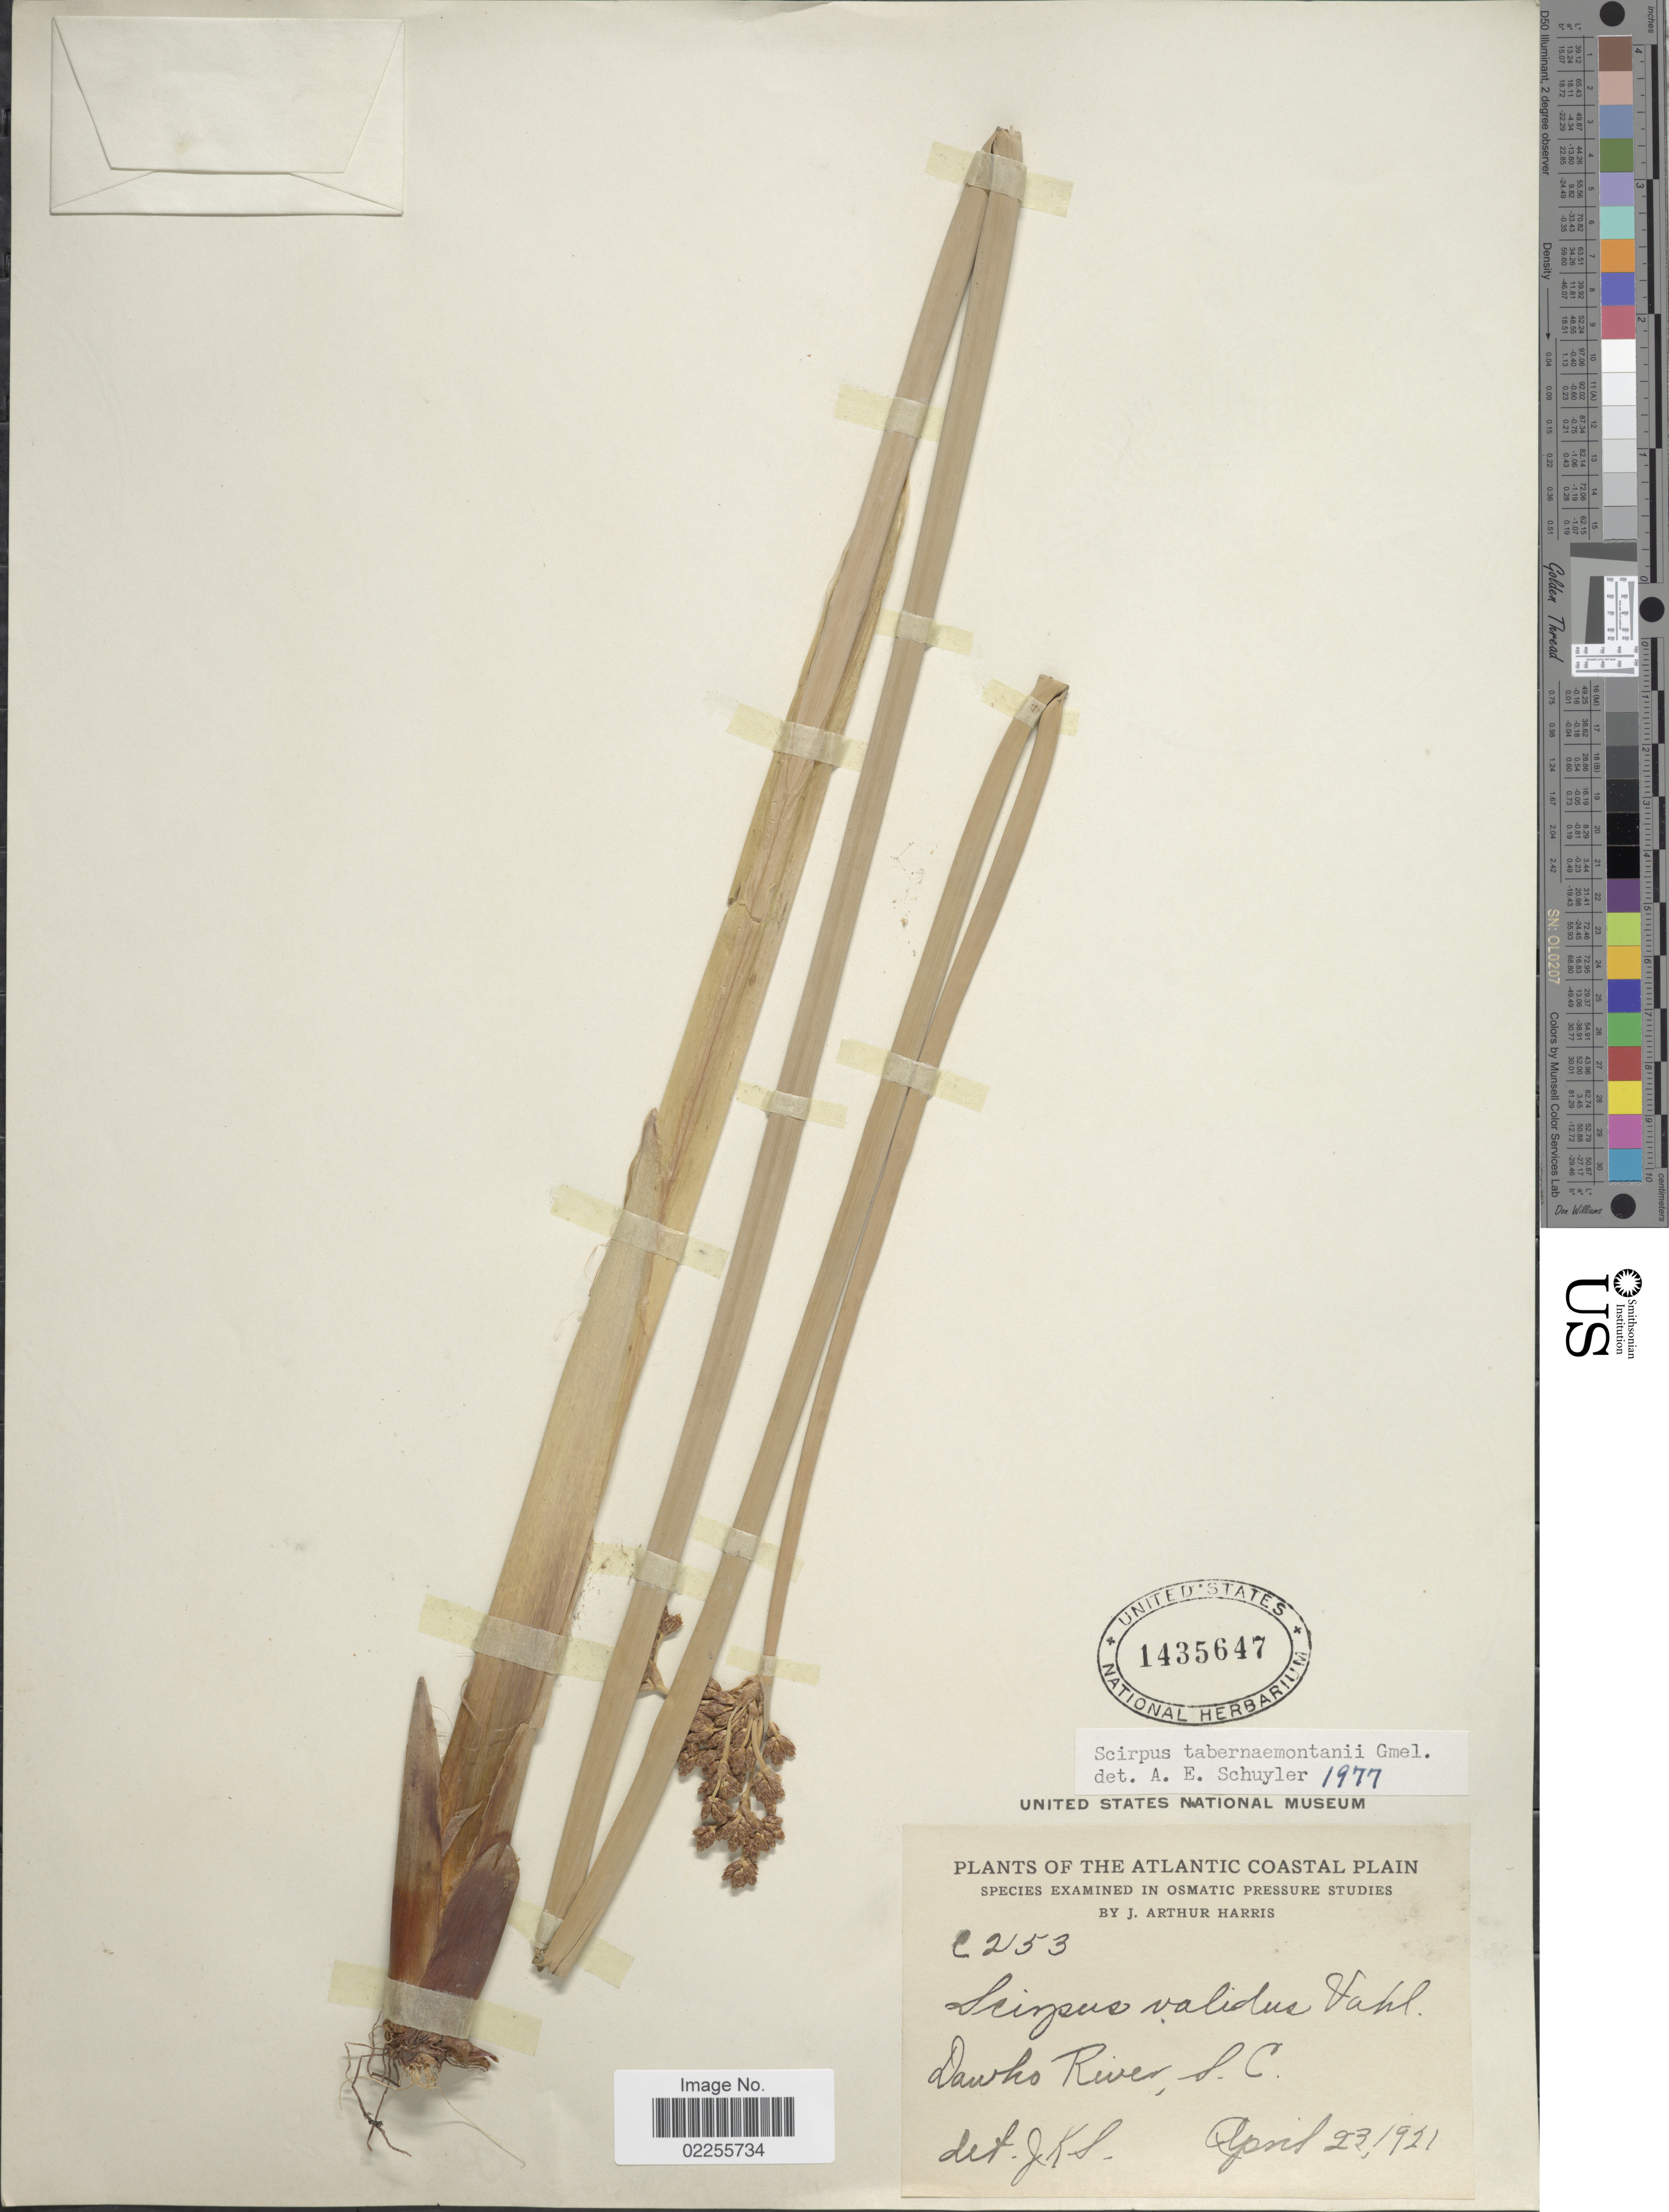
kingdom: Plantae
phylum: Tracheophyta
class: Liliopsida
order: Poales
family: Cyperaceae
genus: Schoenoplectus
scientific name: Schoenoplectus tabernaemontani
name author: (C.C. Gmel.) Palla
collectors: J. A. Harris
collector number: C253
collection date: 1921-04-23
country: United States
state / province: South Carolina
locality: The Atlantic Coastal Plain, Dawko River.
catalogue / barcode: US 1435647